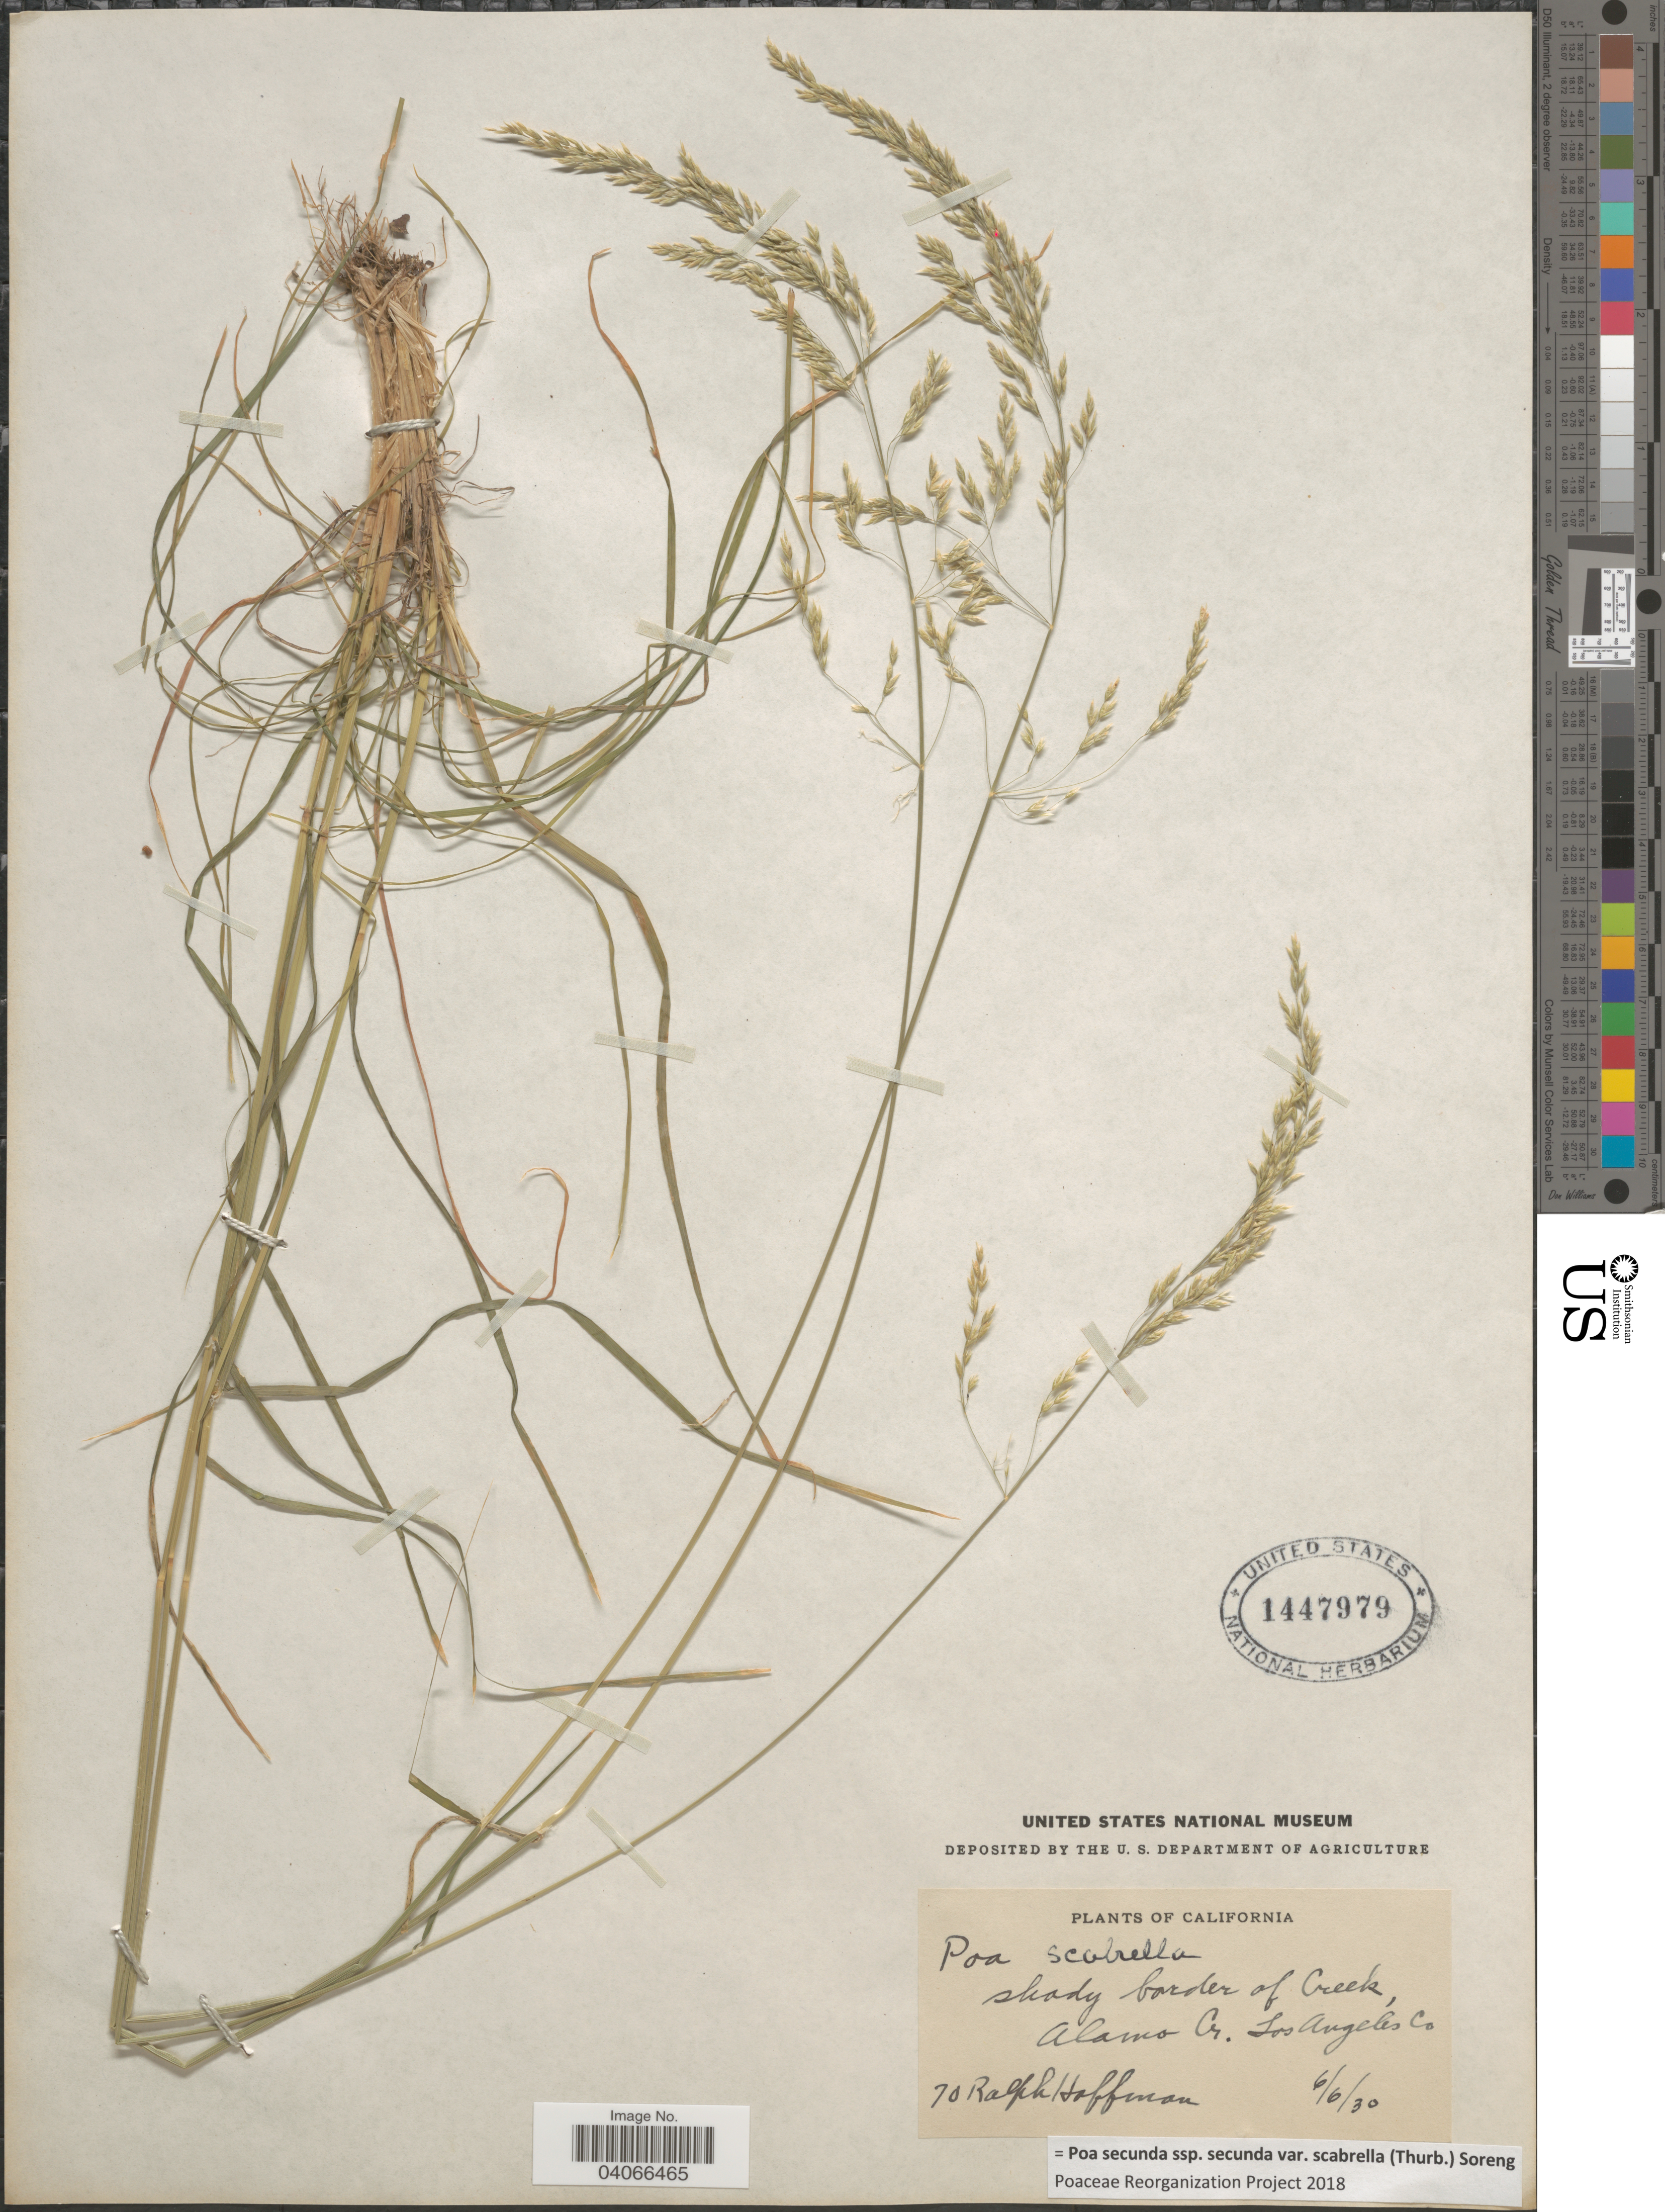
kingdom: Plantae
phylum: Tracheophyta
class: Liliopsida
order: Poales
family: Poaceae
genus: Poa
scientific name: Poa secunda subsp. secunda var. scabrella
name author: (Thurb.) Soreng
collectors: R. Hoffman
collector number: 70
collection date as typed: Transcribed d/m/y: 6/6/30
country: United States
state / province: California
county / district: Los Angeles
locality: Shady border of Creek, Alamo Cr. Los Angeles Co.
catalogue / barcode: US 1447979